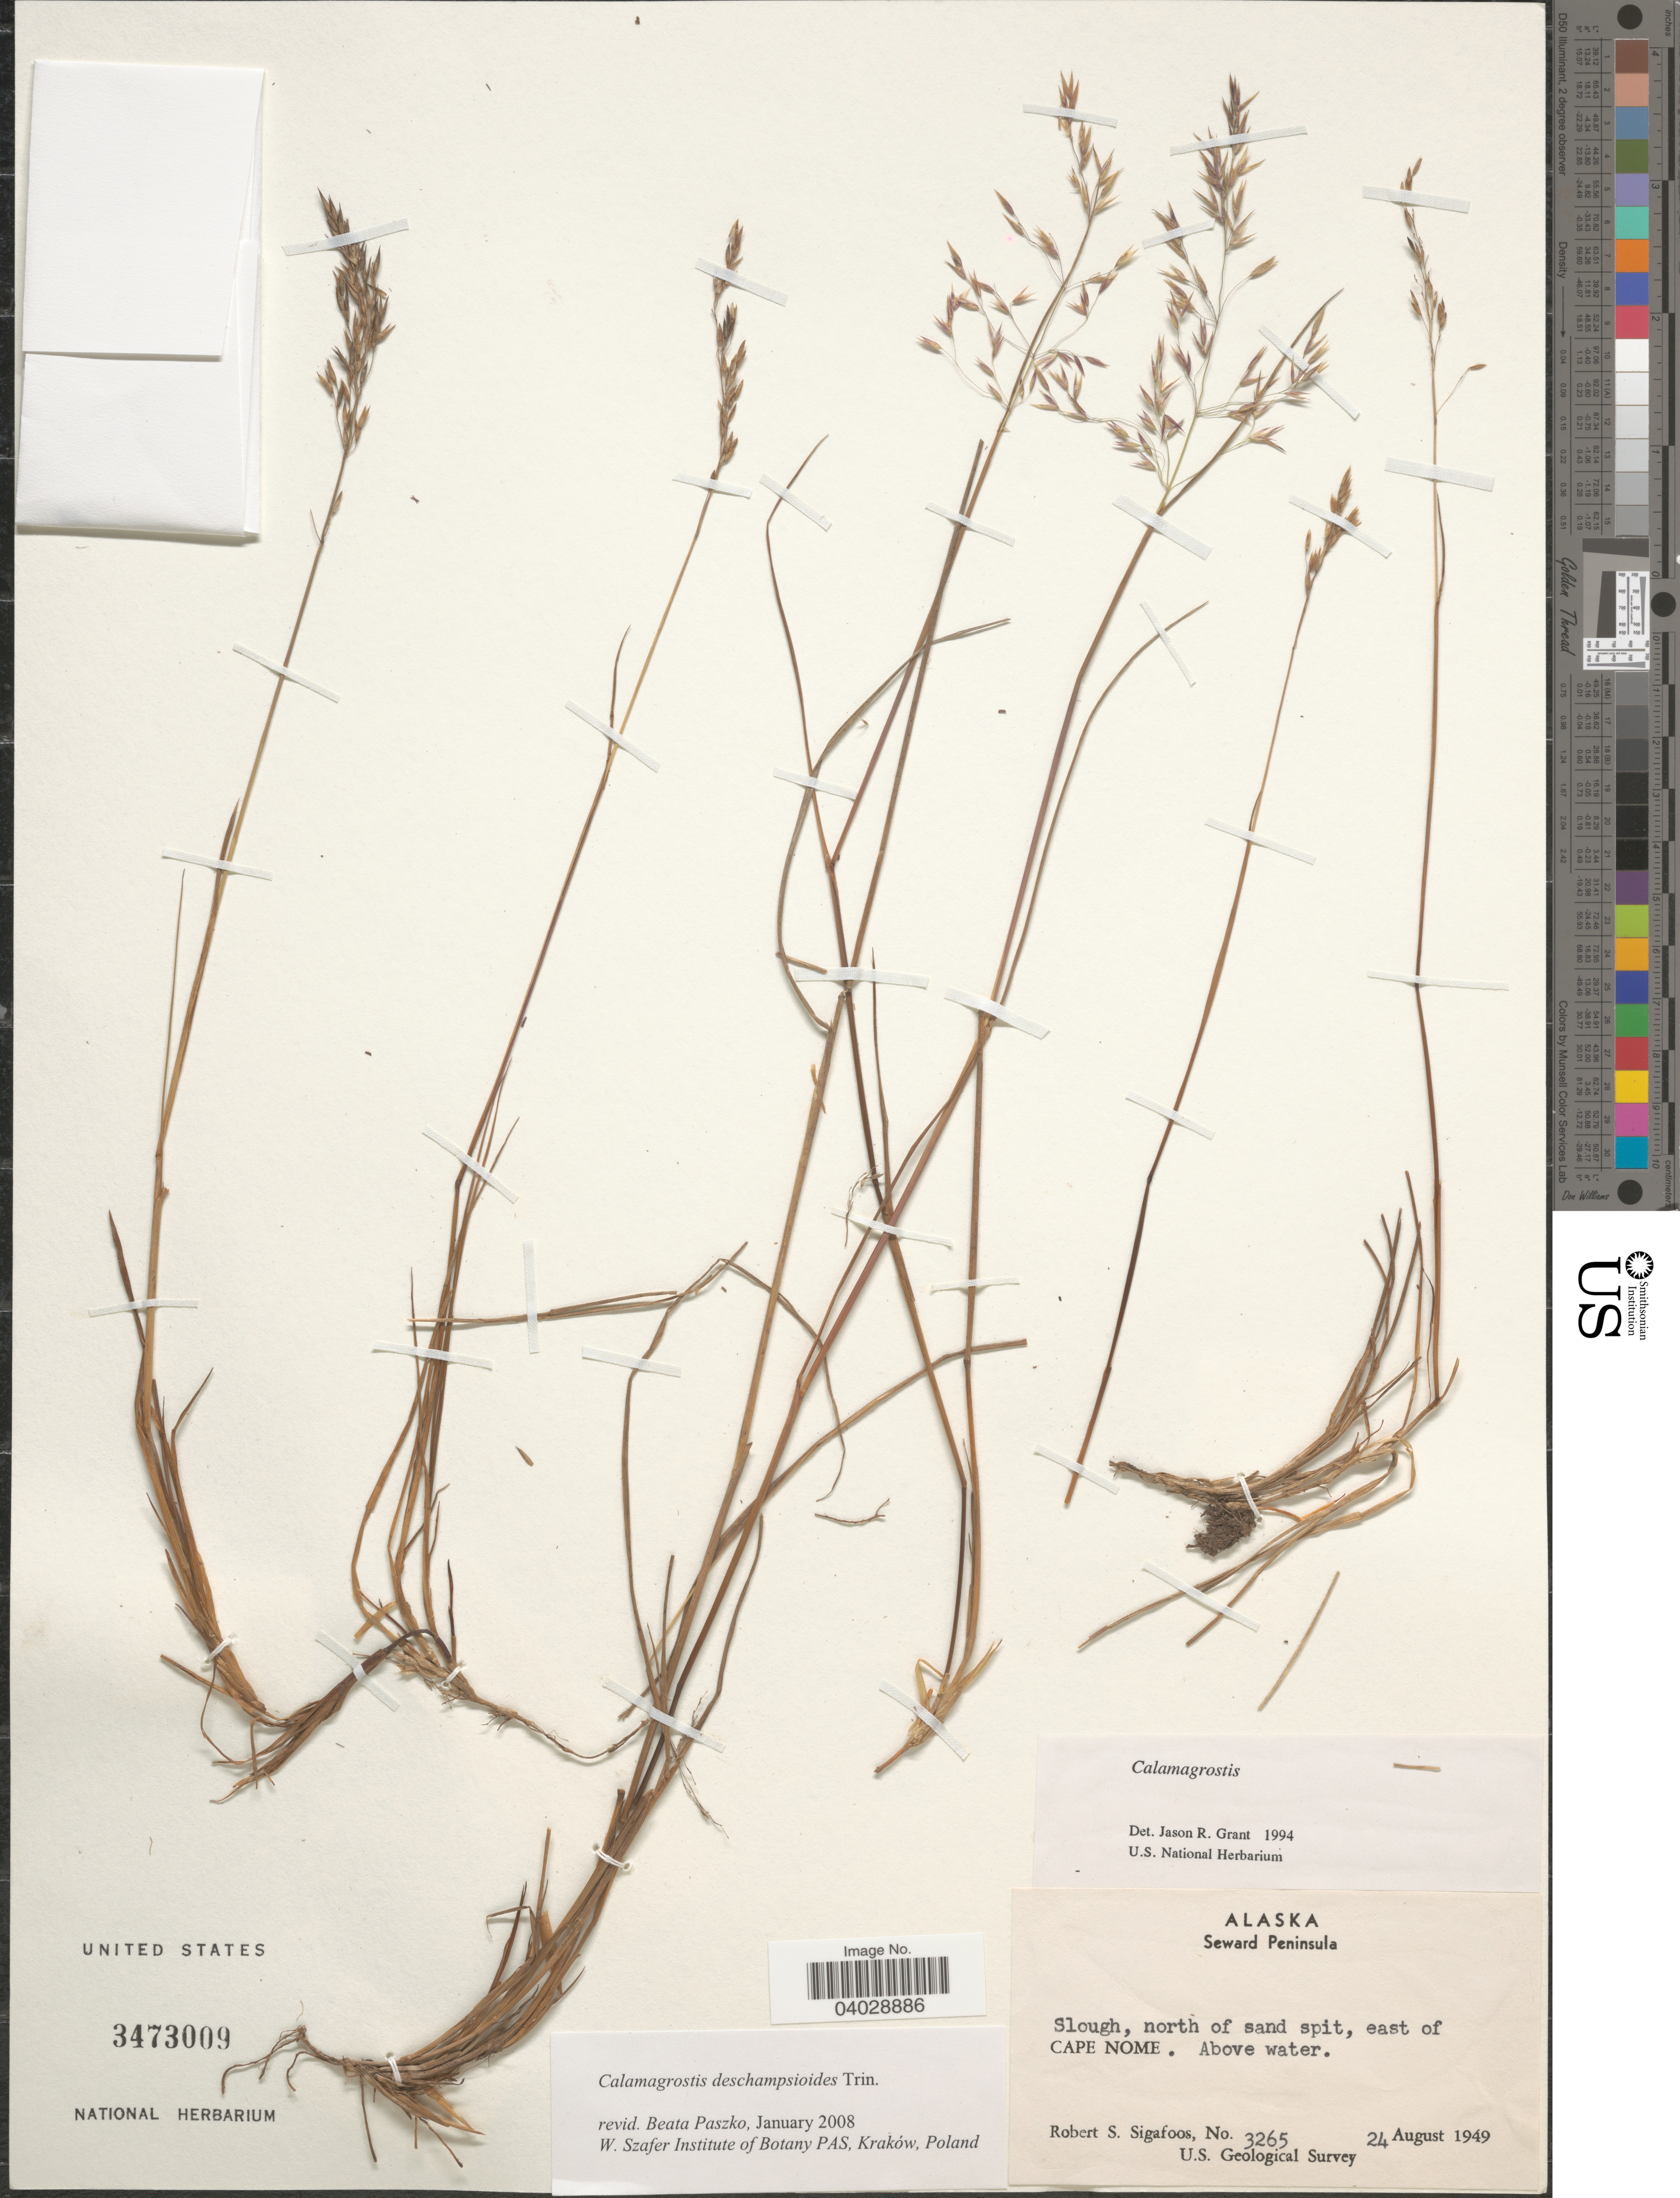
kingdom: Plantae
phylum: Tracheophyta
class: Liliopsida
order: Poales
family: Poaceae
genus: Calamagrostis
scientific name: Calamagrostis deschampsioides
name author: Trin.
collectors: R. Sigafoos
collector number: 3265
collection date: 1949-08-24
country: United States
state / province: Alaska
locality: Seward Peninsula. Slough, north of sand spit, east of Cape Nome.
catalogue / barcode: US 3473009